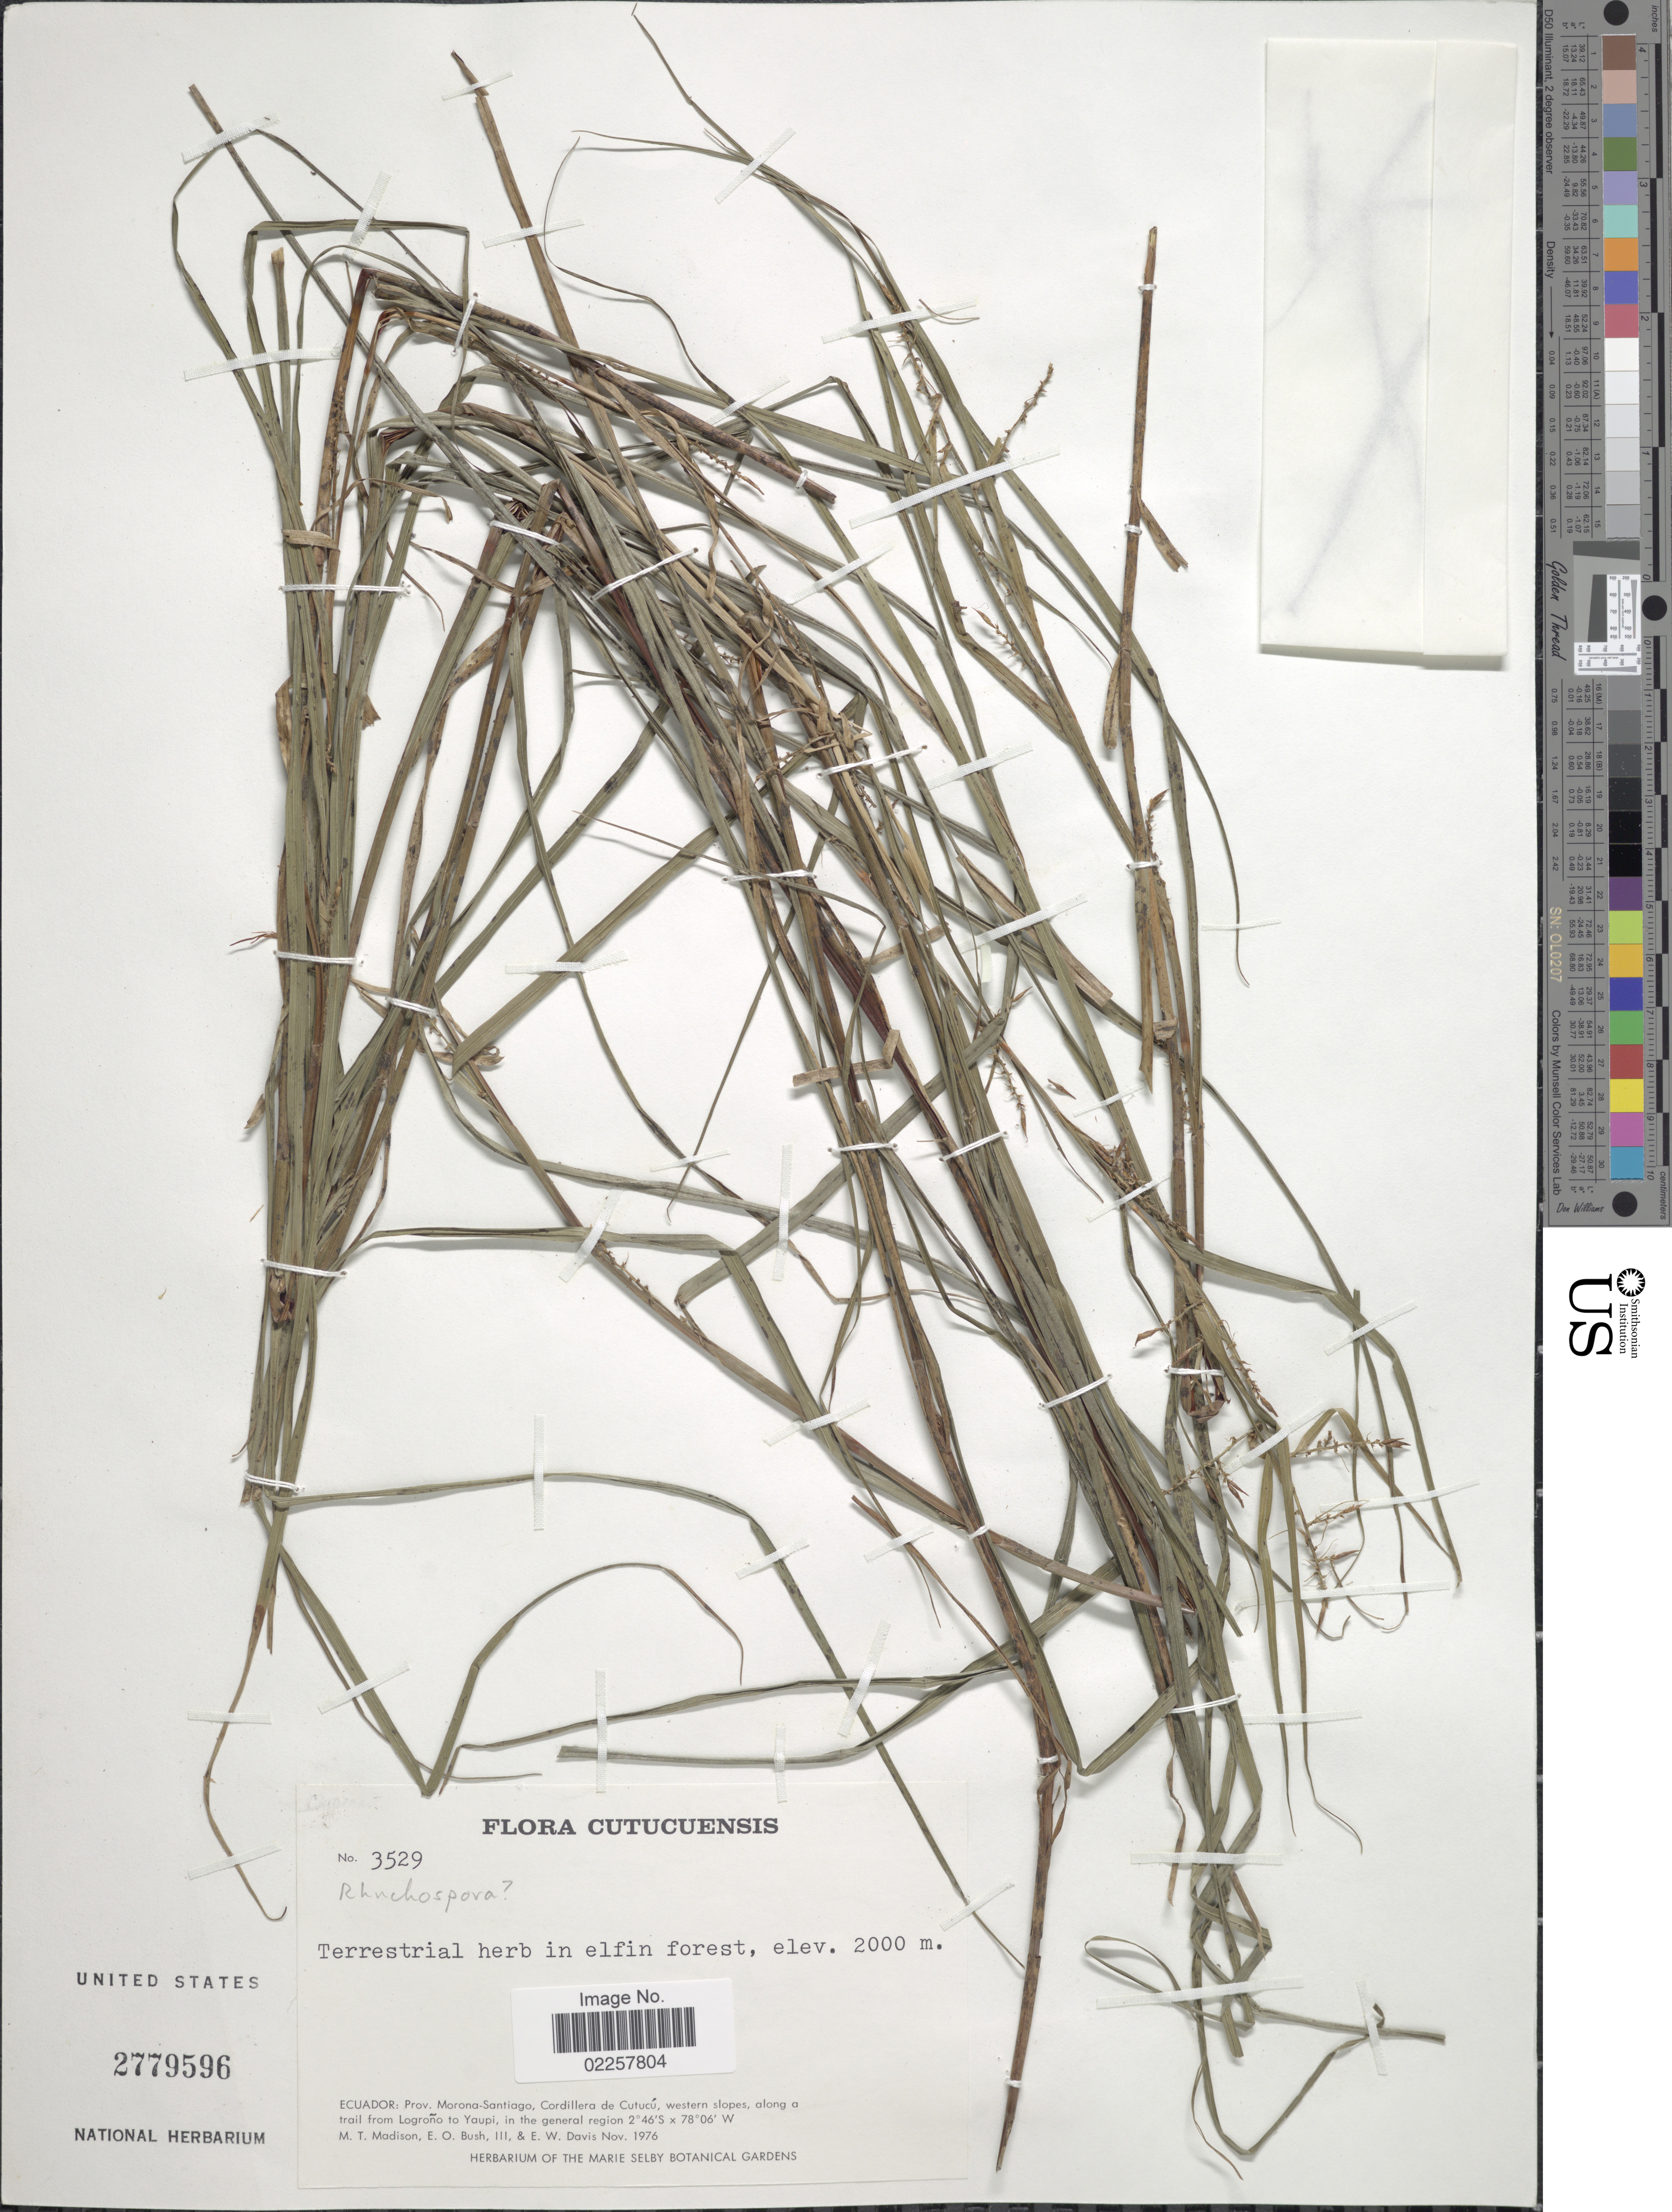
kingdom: Plantae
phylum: Tracheophyta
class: Liliopsida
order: Poales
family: Cyperaceae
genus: Rhynchospora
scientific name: Rhynchospora sp.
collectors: M. T. Madison, E. O. Bush & E. W. Davis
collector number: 3529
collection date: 1976-11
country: Ecuador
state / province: Morona-Santiago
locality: Ecuador: Prov. Morona-Santiago, Cordillera de Cutucu, western slopes, along a trail from Lagrona to Yaupi, in the general region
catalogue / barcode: US 2779596